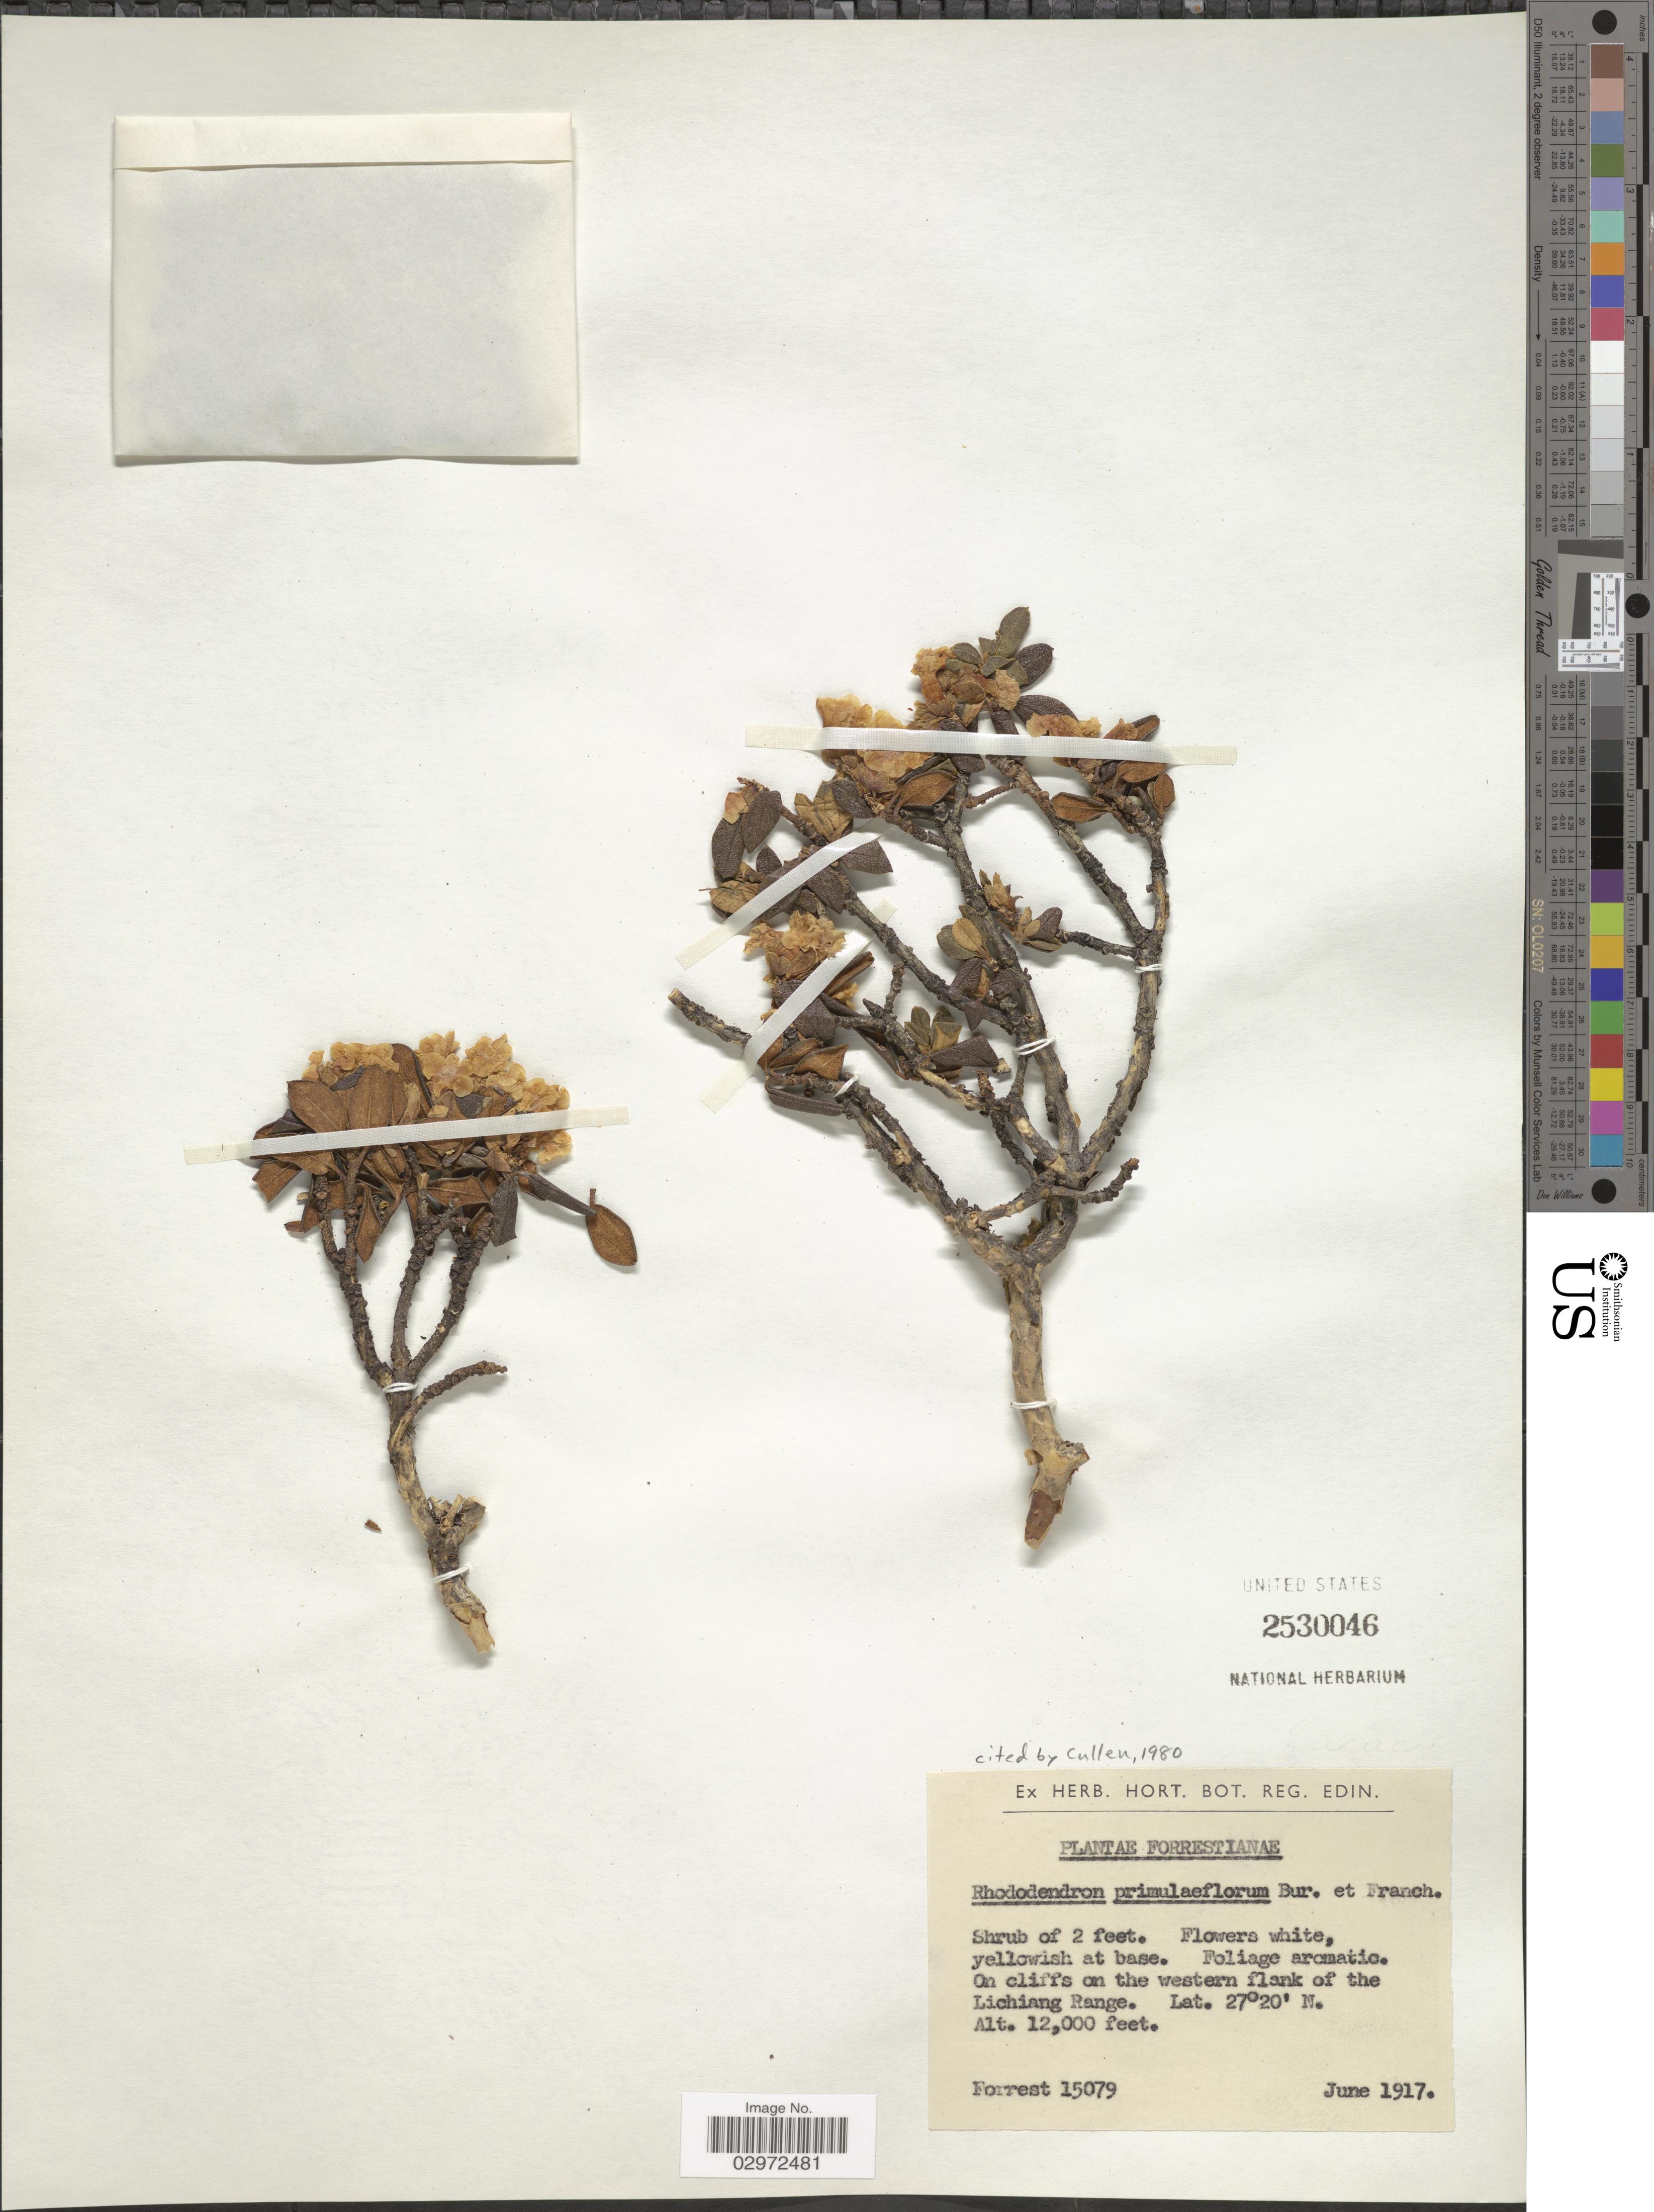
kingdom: Plantae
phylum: Tracheophyta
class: Magnoliopsida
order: Ericales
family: Ericaceae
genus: Rhododendron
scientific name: Rhododendron primuliflorum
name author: É. Bureau & Franch.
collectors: -. Forrest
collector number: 15079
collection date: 1917-06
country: China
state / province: Yunnan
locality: On cliffs on the western flank of the Lichiang Range.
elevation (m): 3658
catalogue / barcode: US 2530046